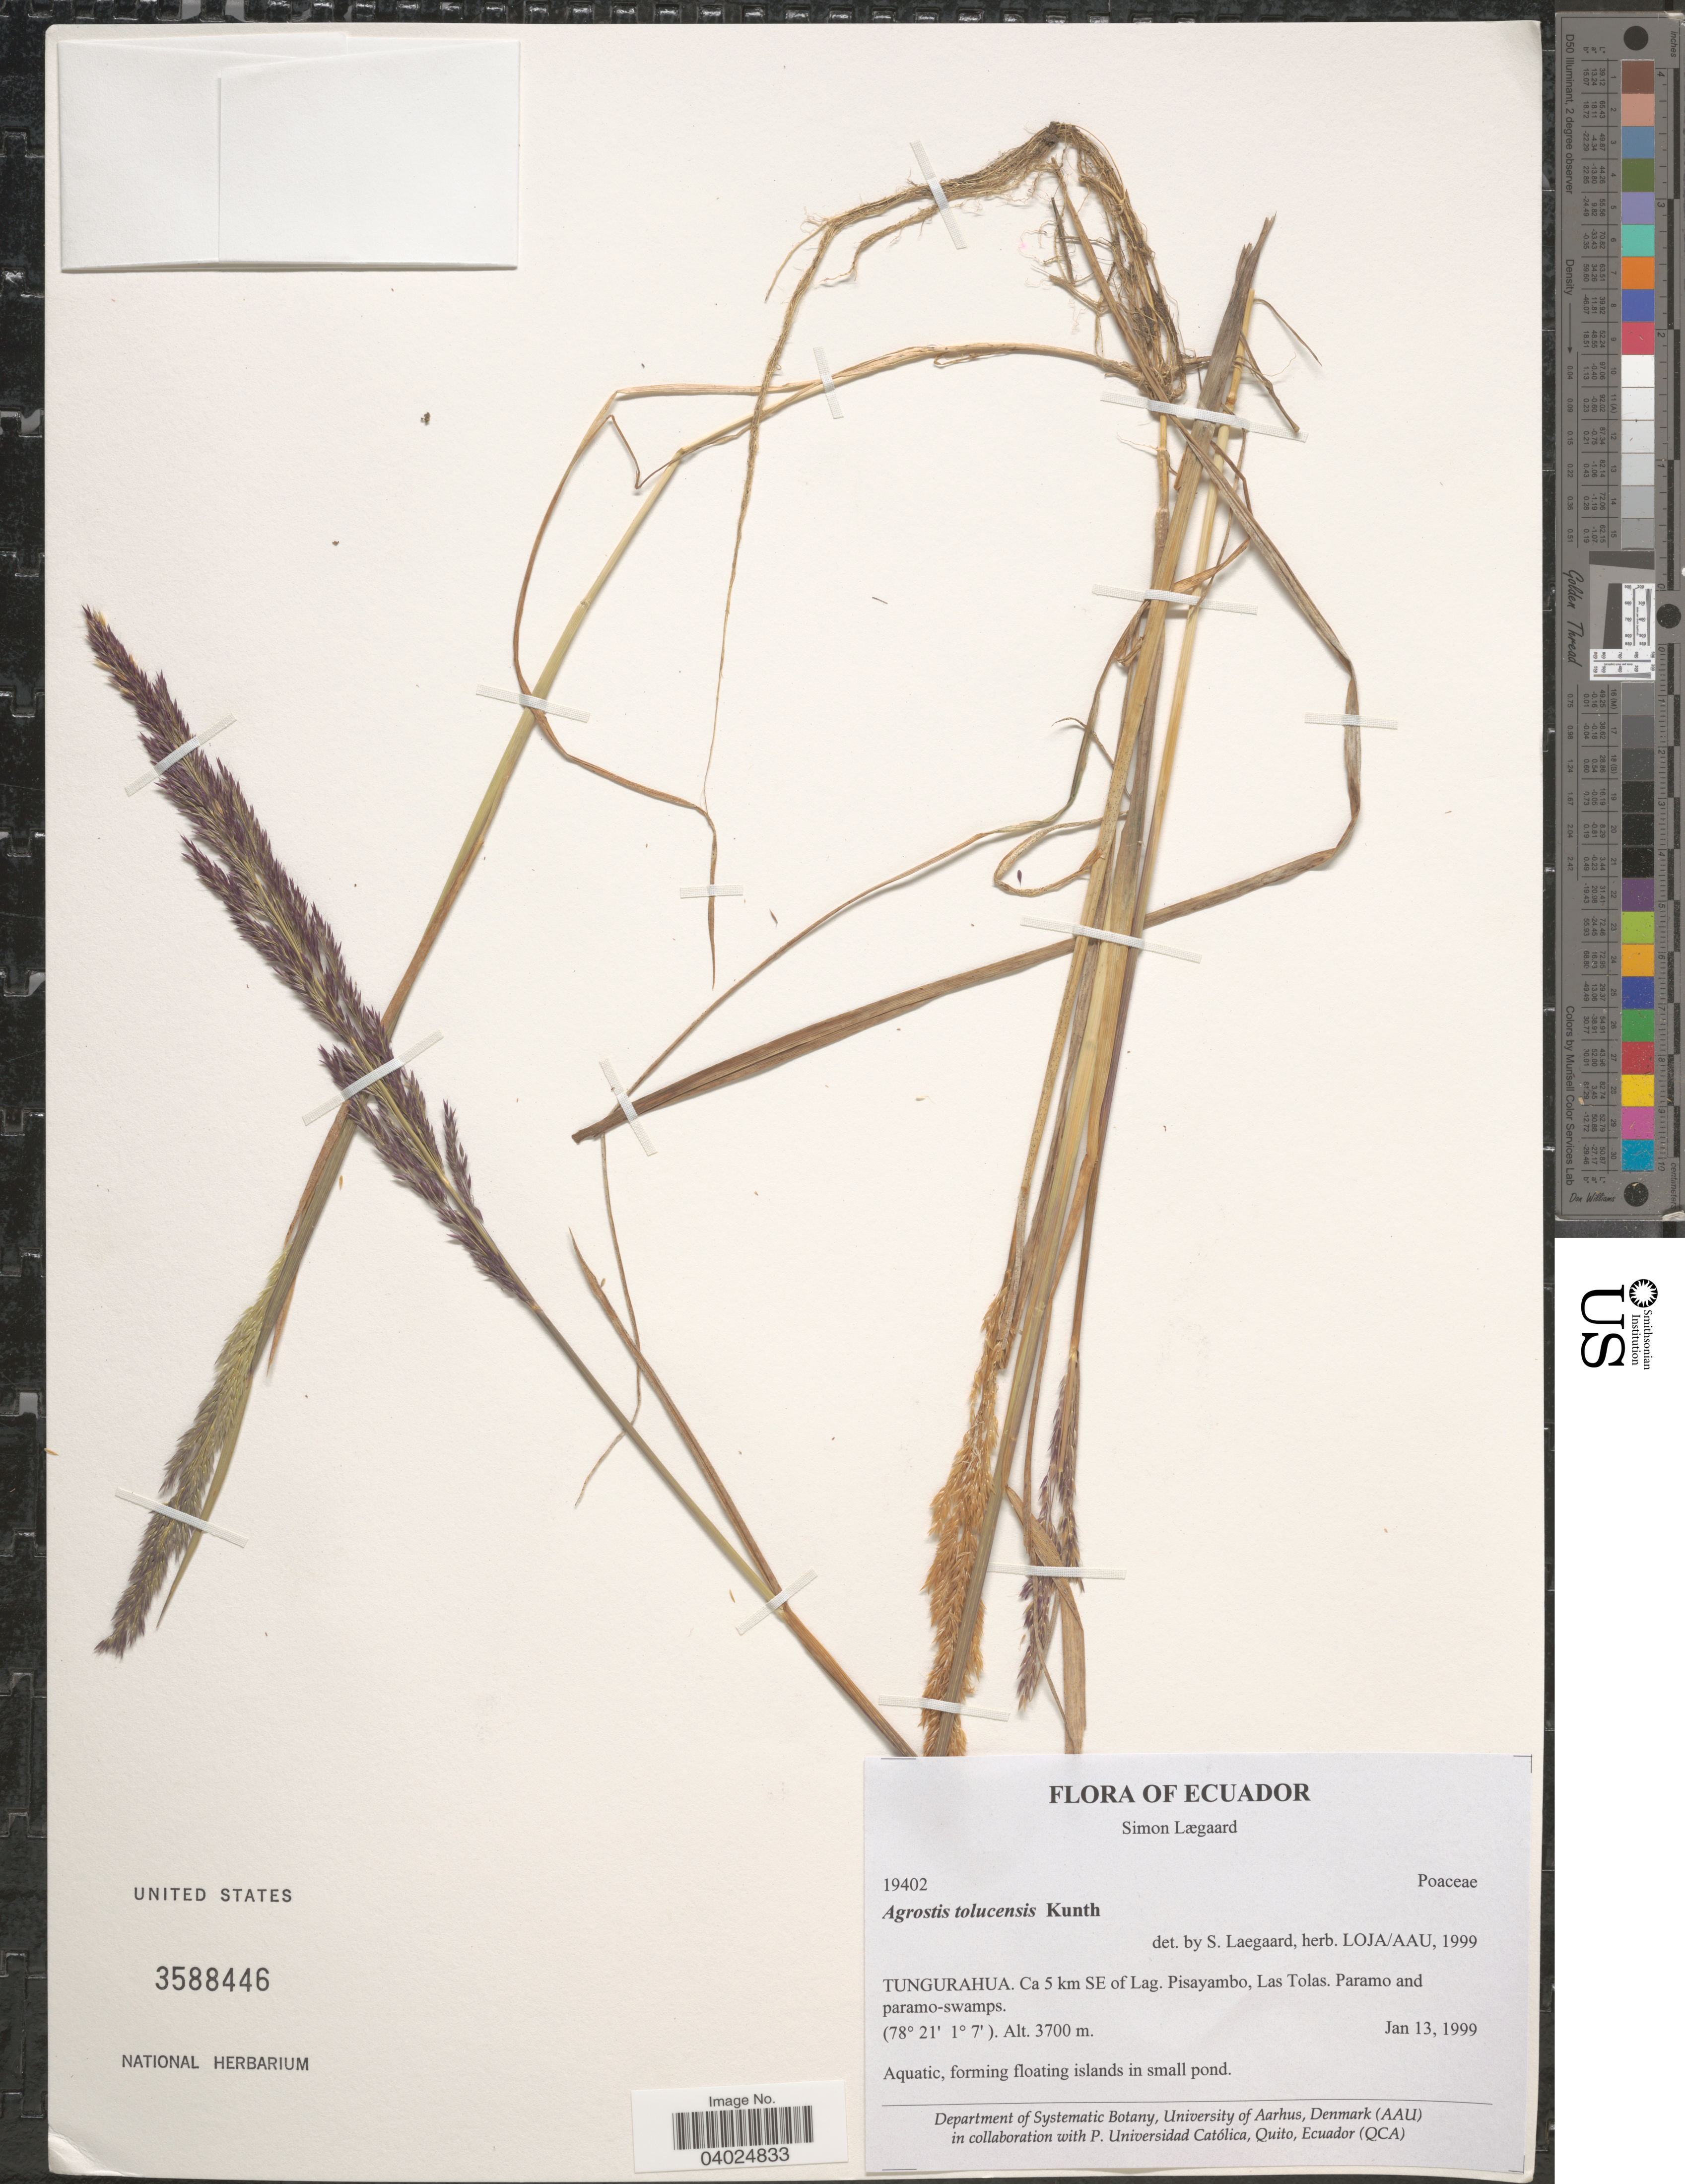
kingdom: Plantae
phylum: Tracheophyta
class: Liliopsida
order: Poales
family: Poaceae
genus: Agrostis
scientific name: Agrostis tolucensis Kunth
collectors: S. Lægaard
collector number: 19402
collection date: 1999-01-13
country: Ecuador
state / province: Tungurahua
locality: Ca 5 km SE of Lag. Pisayambo, Las Tolas.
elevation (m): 3700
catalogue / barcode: US 3588446